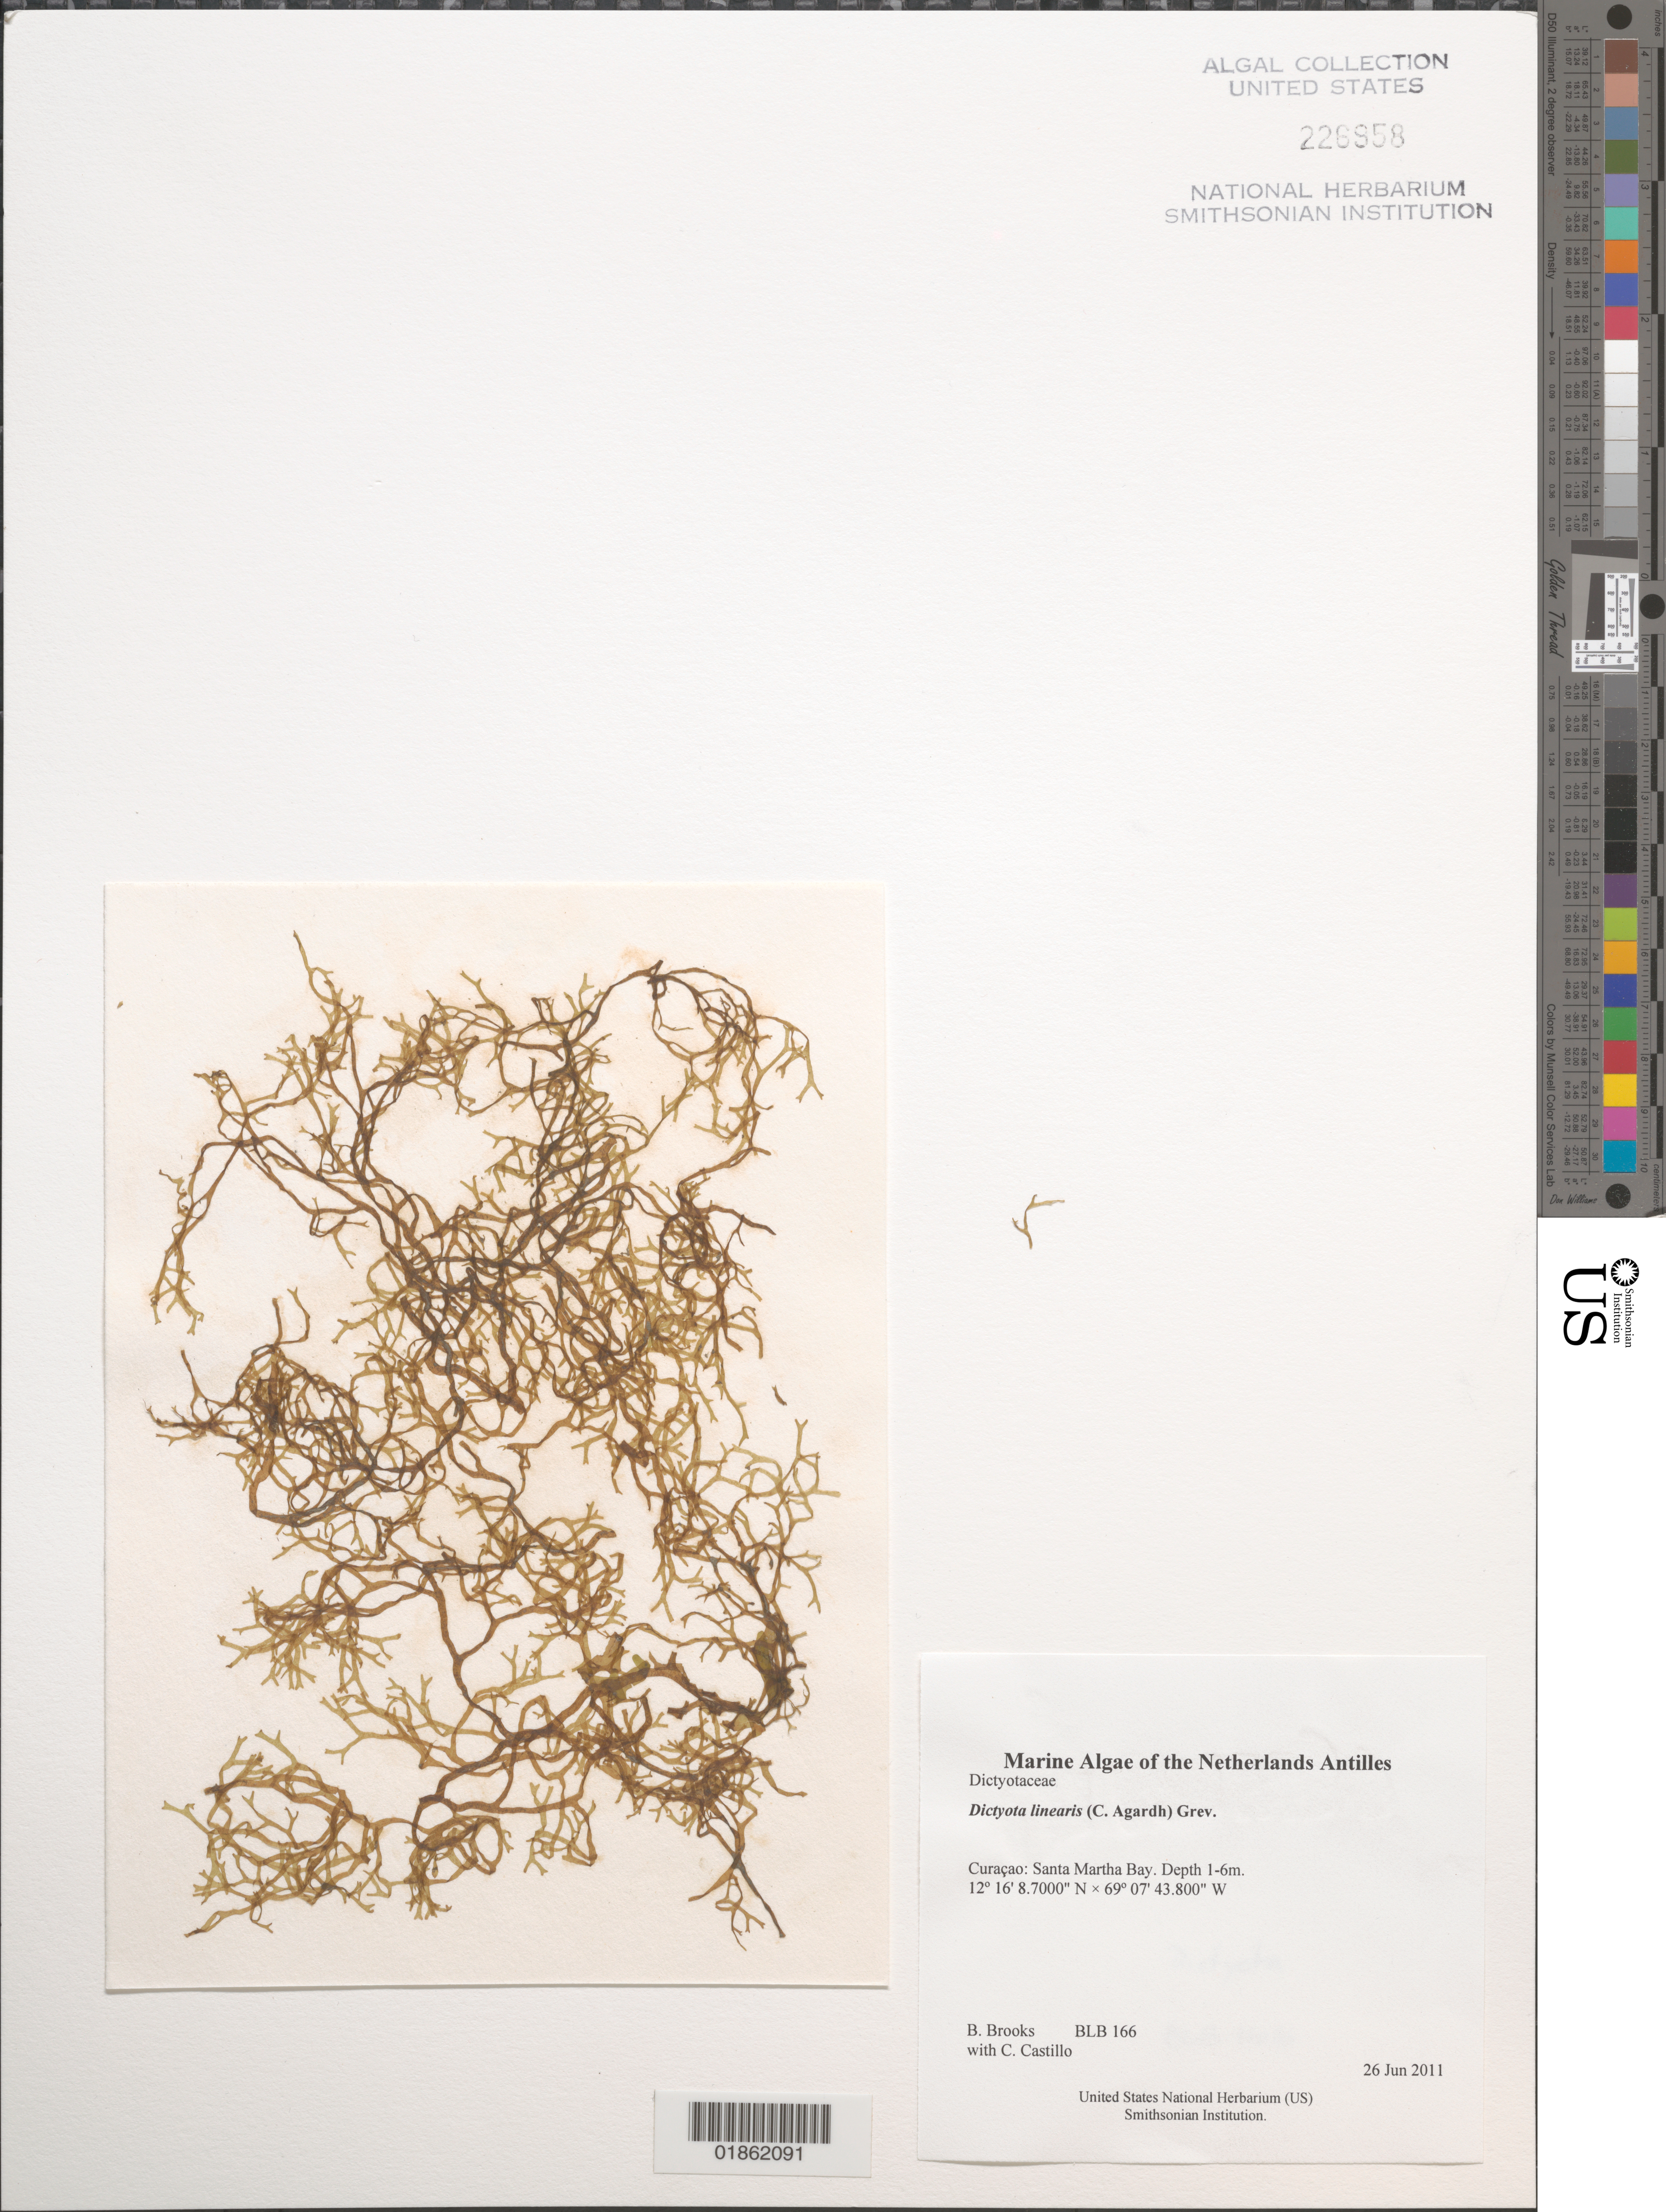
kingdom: Chromista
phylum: Ochrophyta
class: Phaeophyceae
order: Dictyotales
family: Dictyotaceae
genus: Dictyota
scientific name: Dictyota linearis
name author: (C. Agardh) Grev.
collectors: B. Brooks & C. Castillo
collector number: BLB 166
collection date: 2011-06-26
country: Curaçao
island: Curaçao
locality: Santa Martha Bay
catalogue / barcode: US 226958